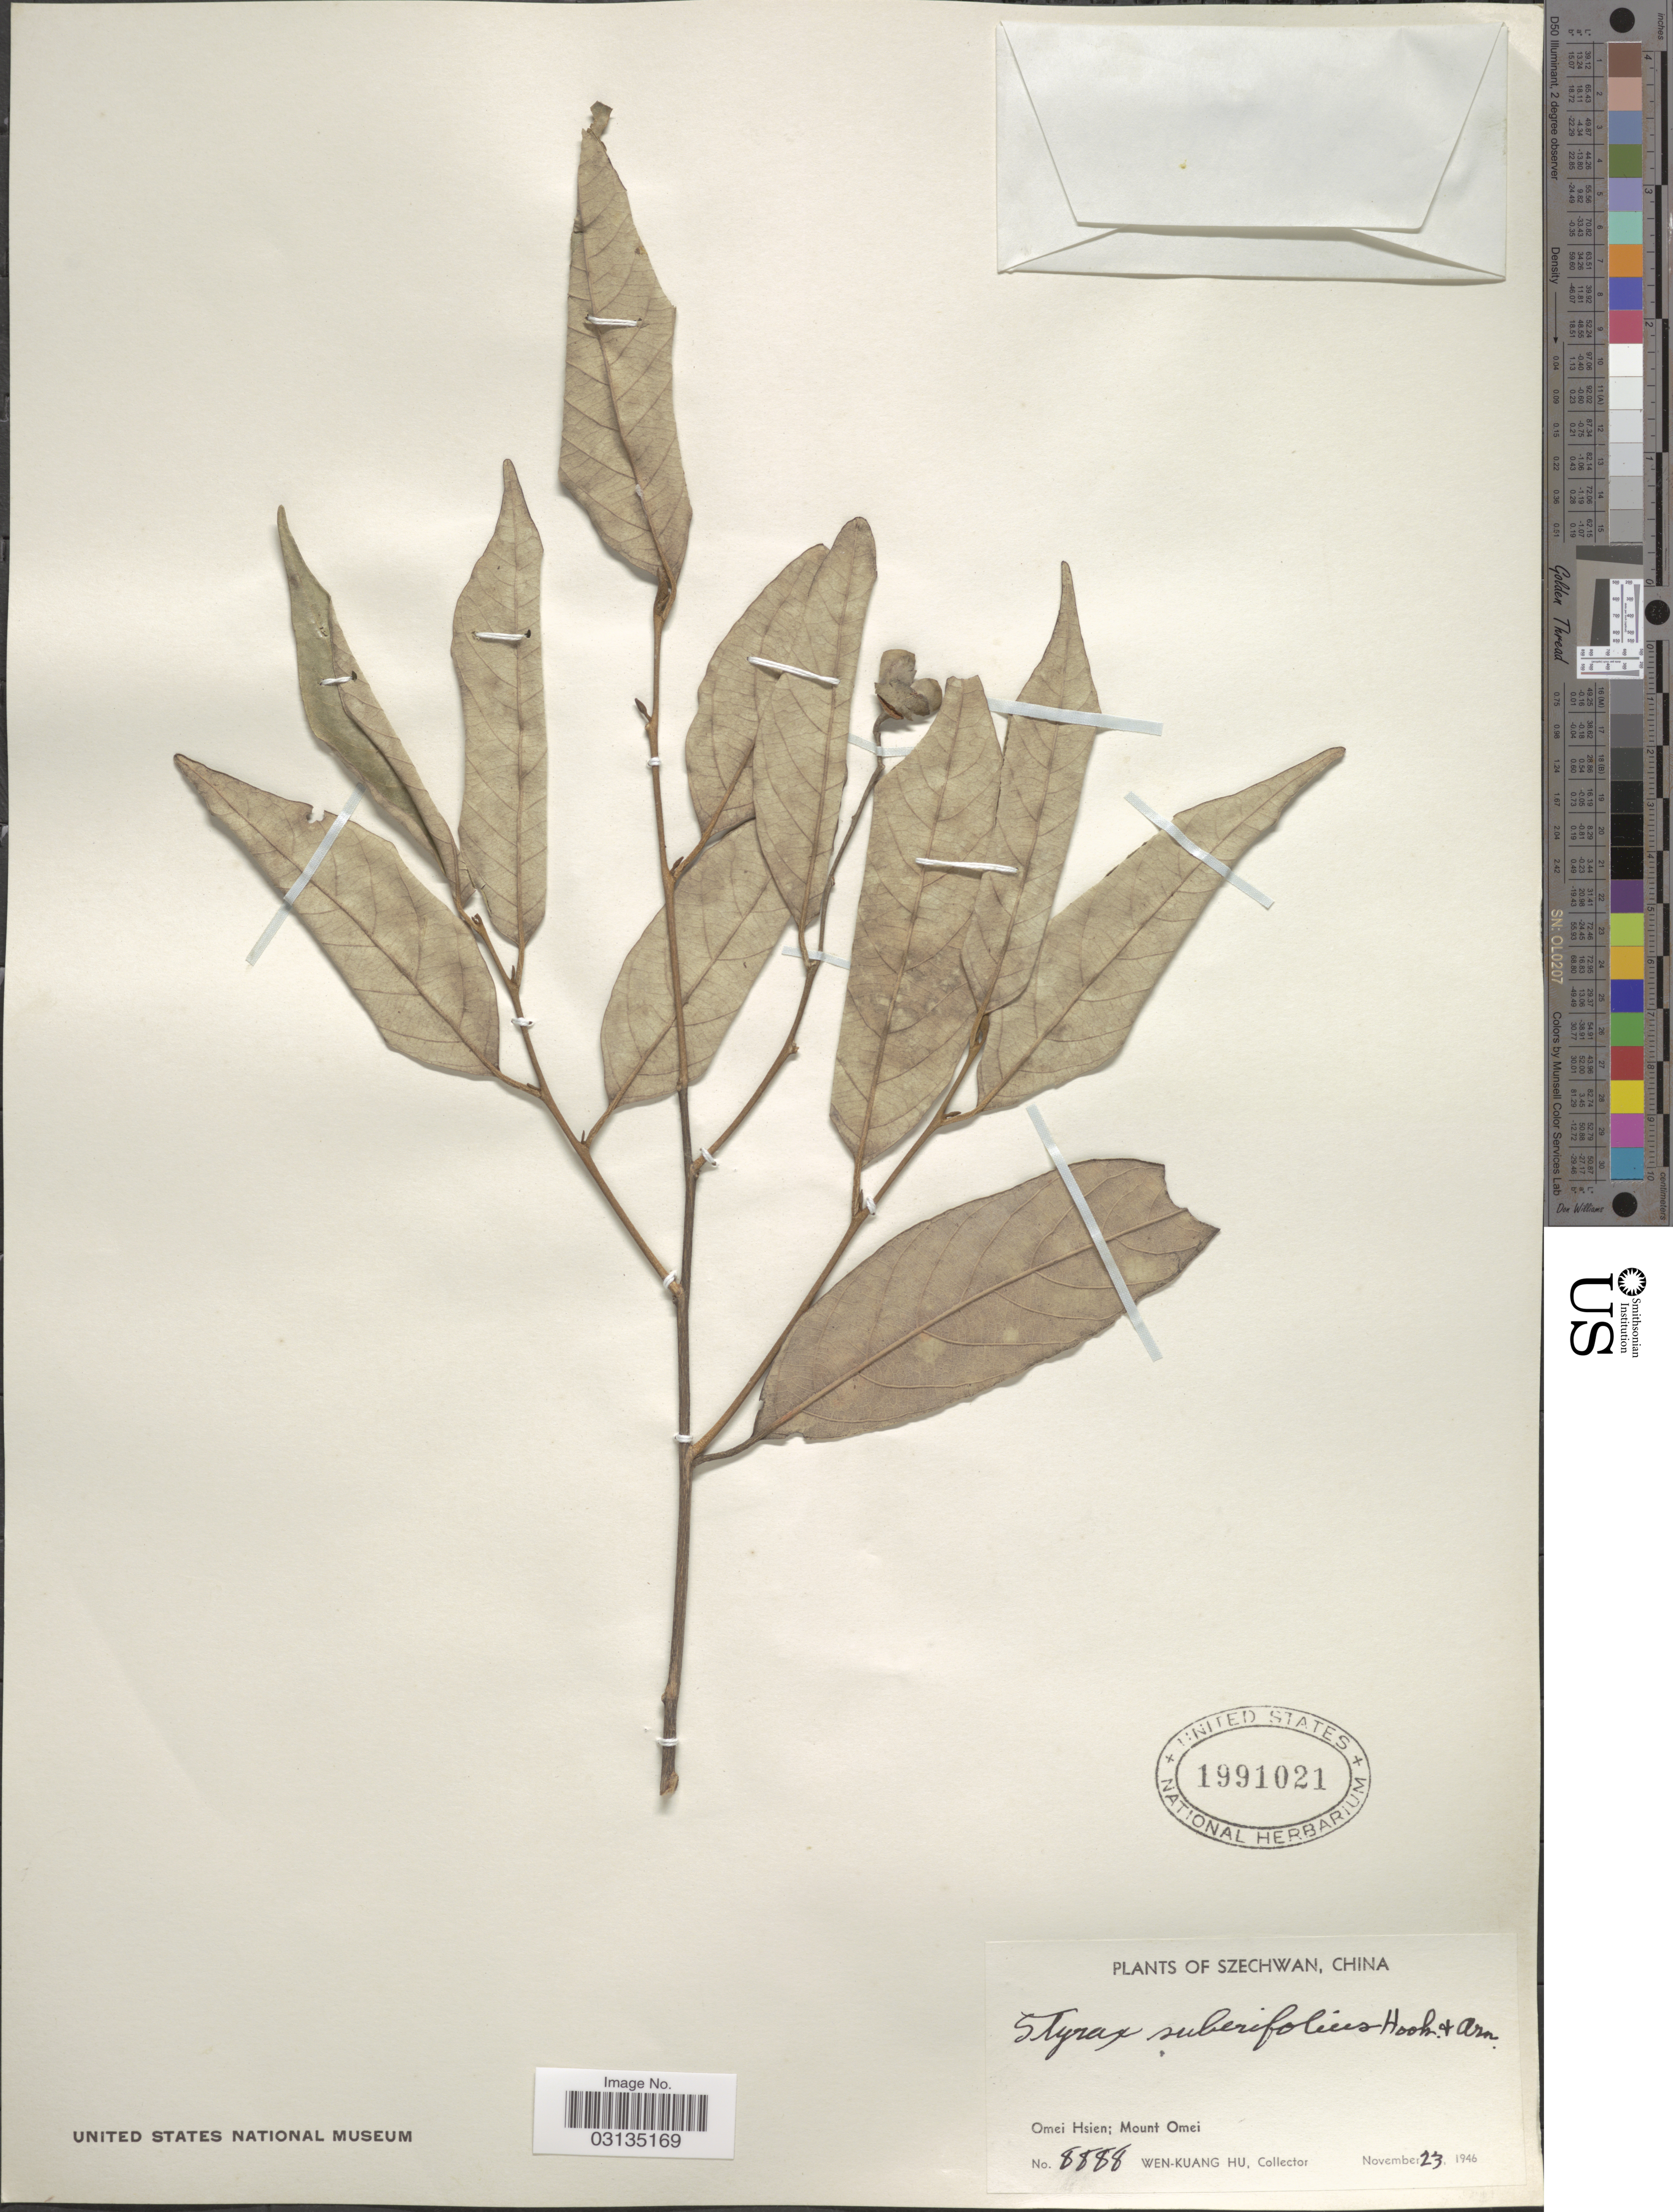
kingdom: Plantae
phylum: Tracheophyta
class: Magnoliopsida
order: Ericales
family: Styracaceae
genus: Styrax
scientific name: Styrax suberifolius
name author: Hook. & Arn.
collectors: W. K. Hu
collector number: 8888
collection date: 1946-11-23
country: China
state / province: Sichuan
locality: Szechwan, China, Omei-Hsien; Mount Omei.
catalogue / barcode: US 1991021